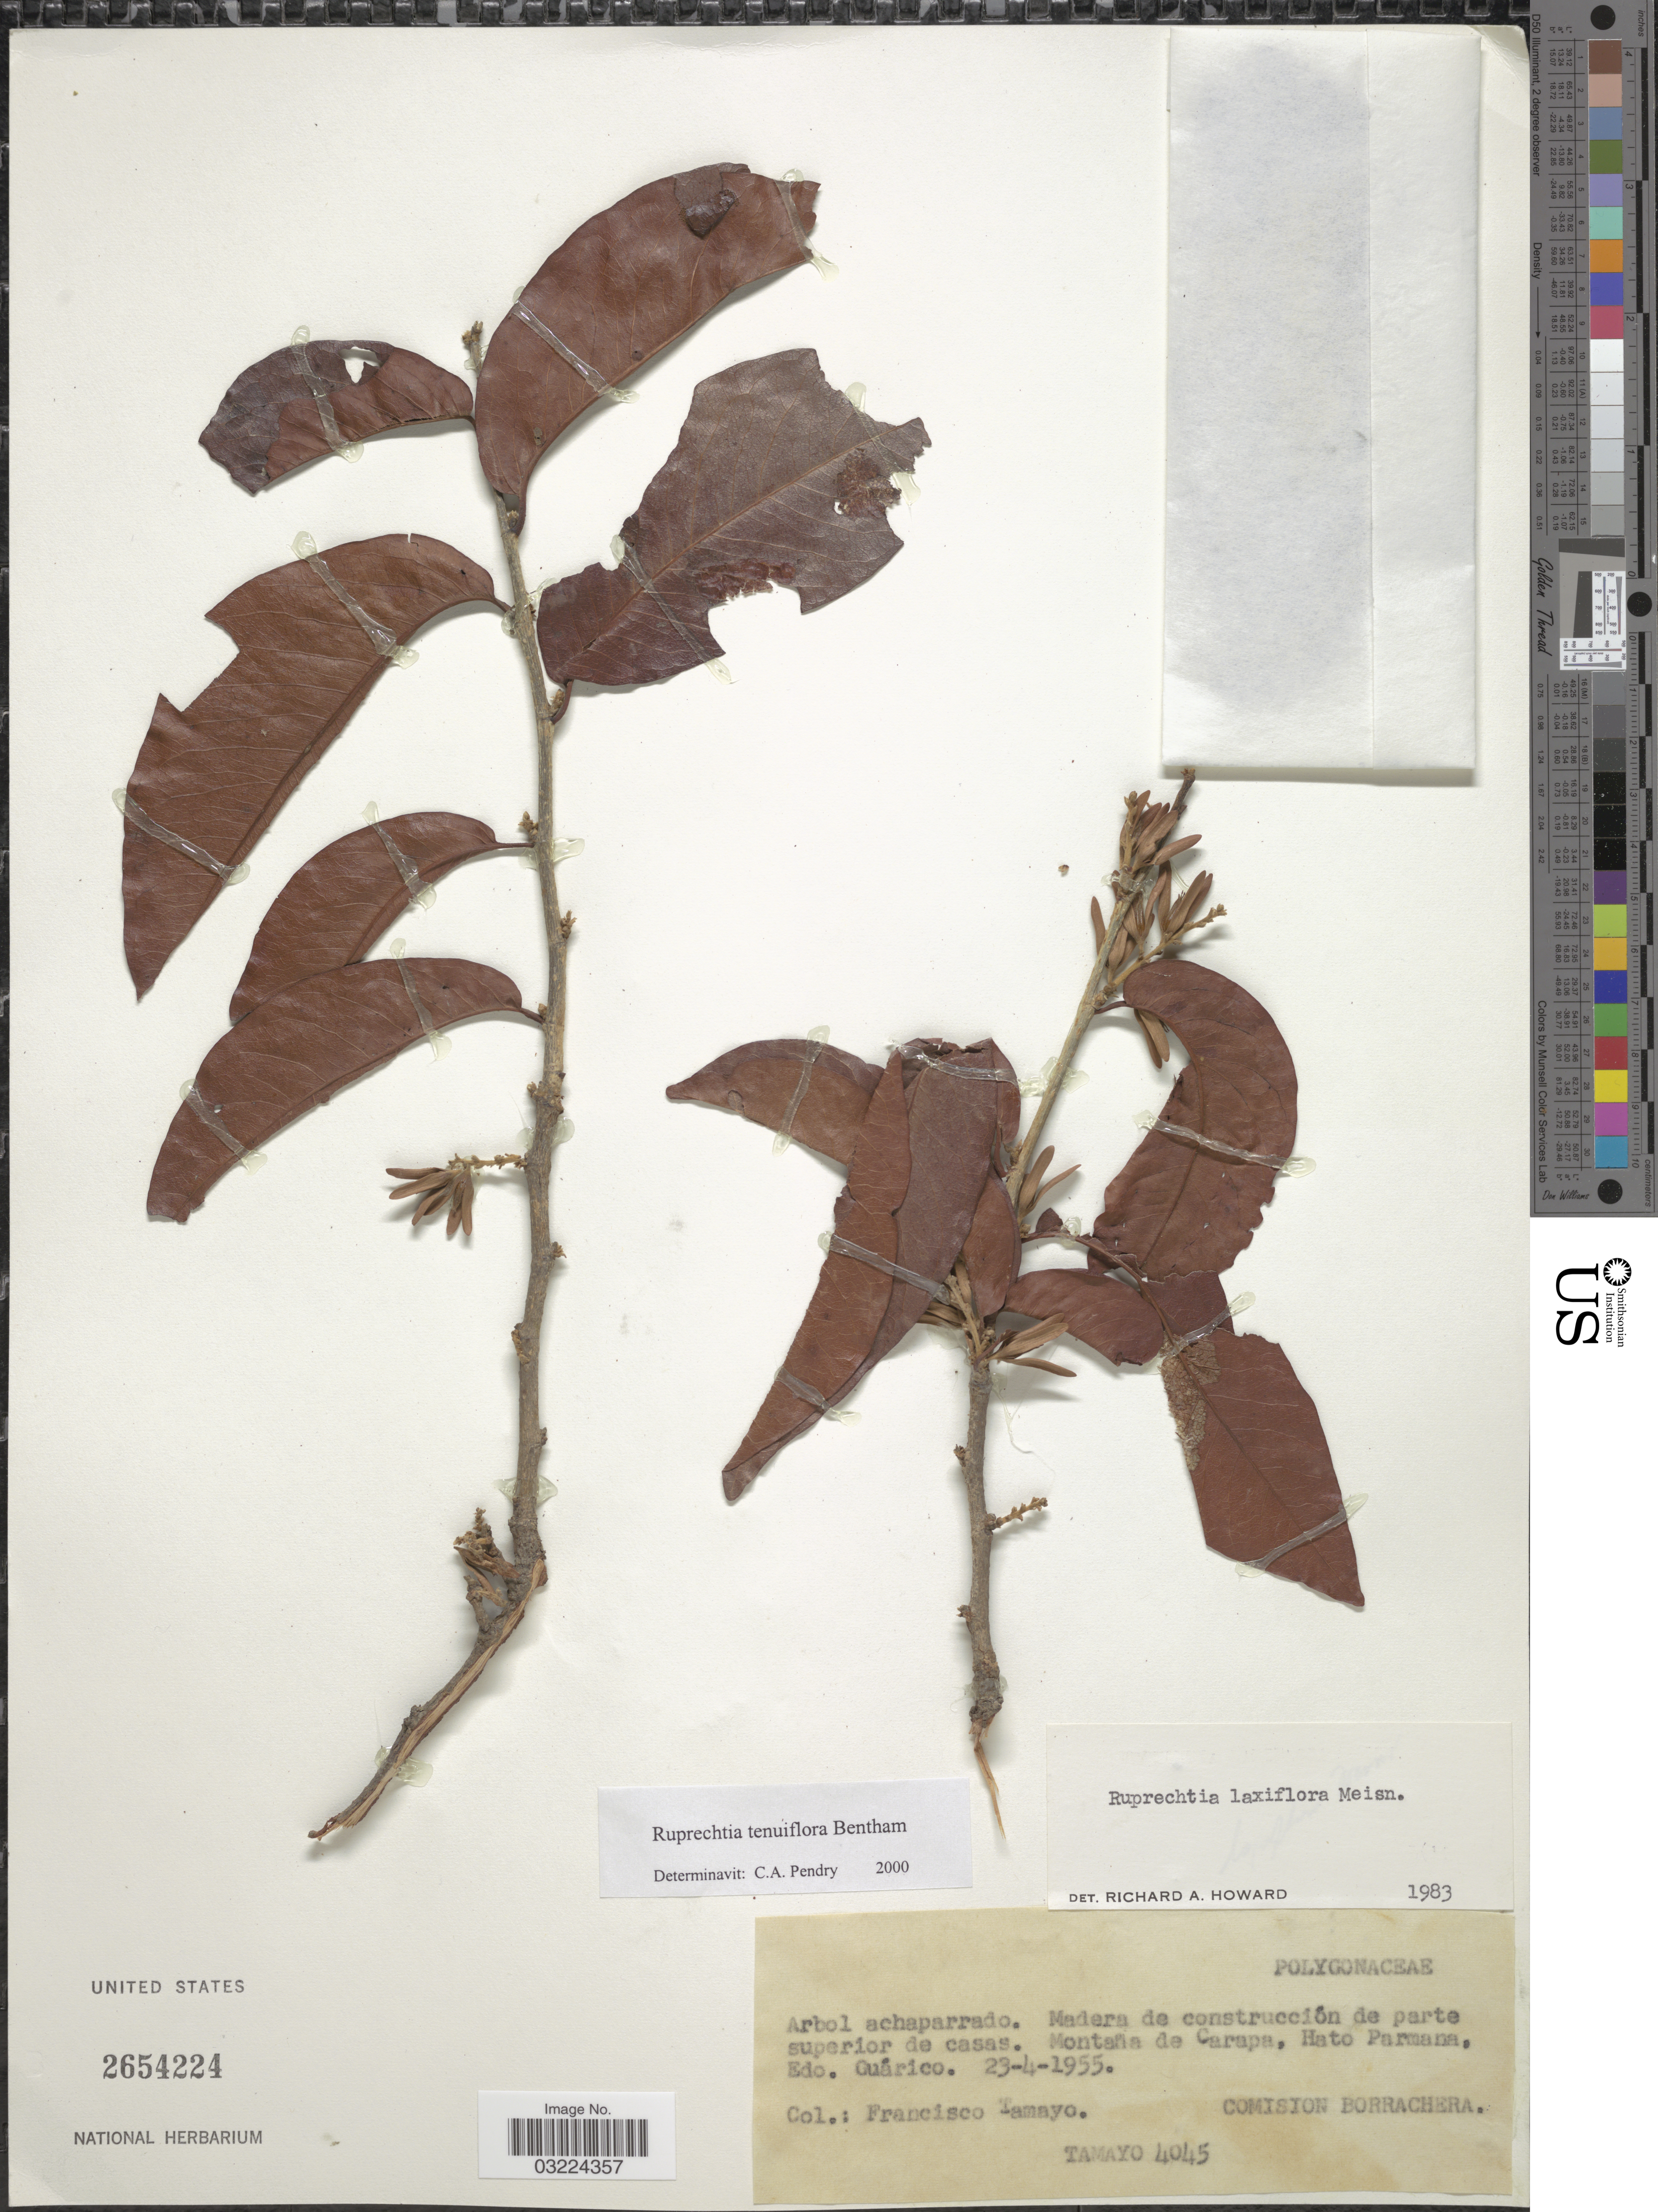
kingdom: Plantae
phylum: Tracheophyta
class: Magnoliopsida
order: Caryophyllales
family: Polygonaceae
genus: Ruprechtia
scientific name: Ruprechtia tenuiflora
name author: Benth.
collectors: F. Tamayo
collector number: TAMAYO 4045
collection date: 1955-04-23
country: Venezuela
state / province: Guárico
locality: Montaña de Carapa, Hato Parmana.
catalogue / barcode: US 2654224